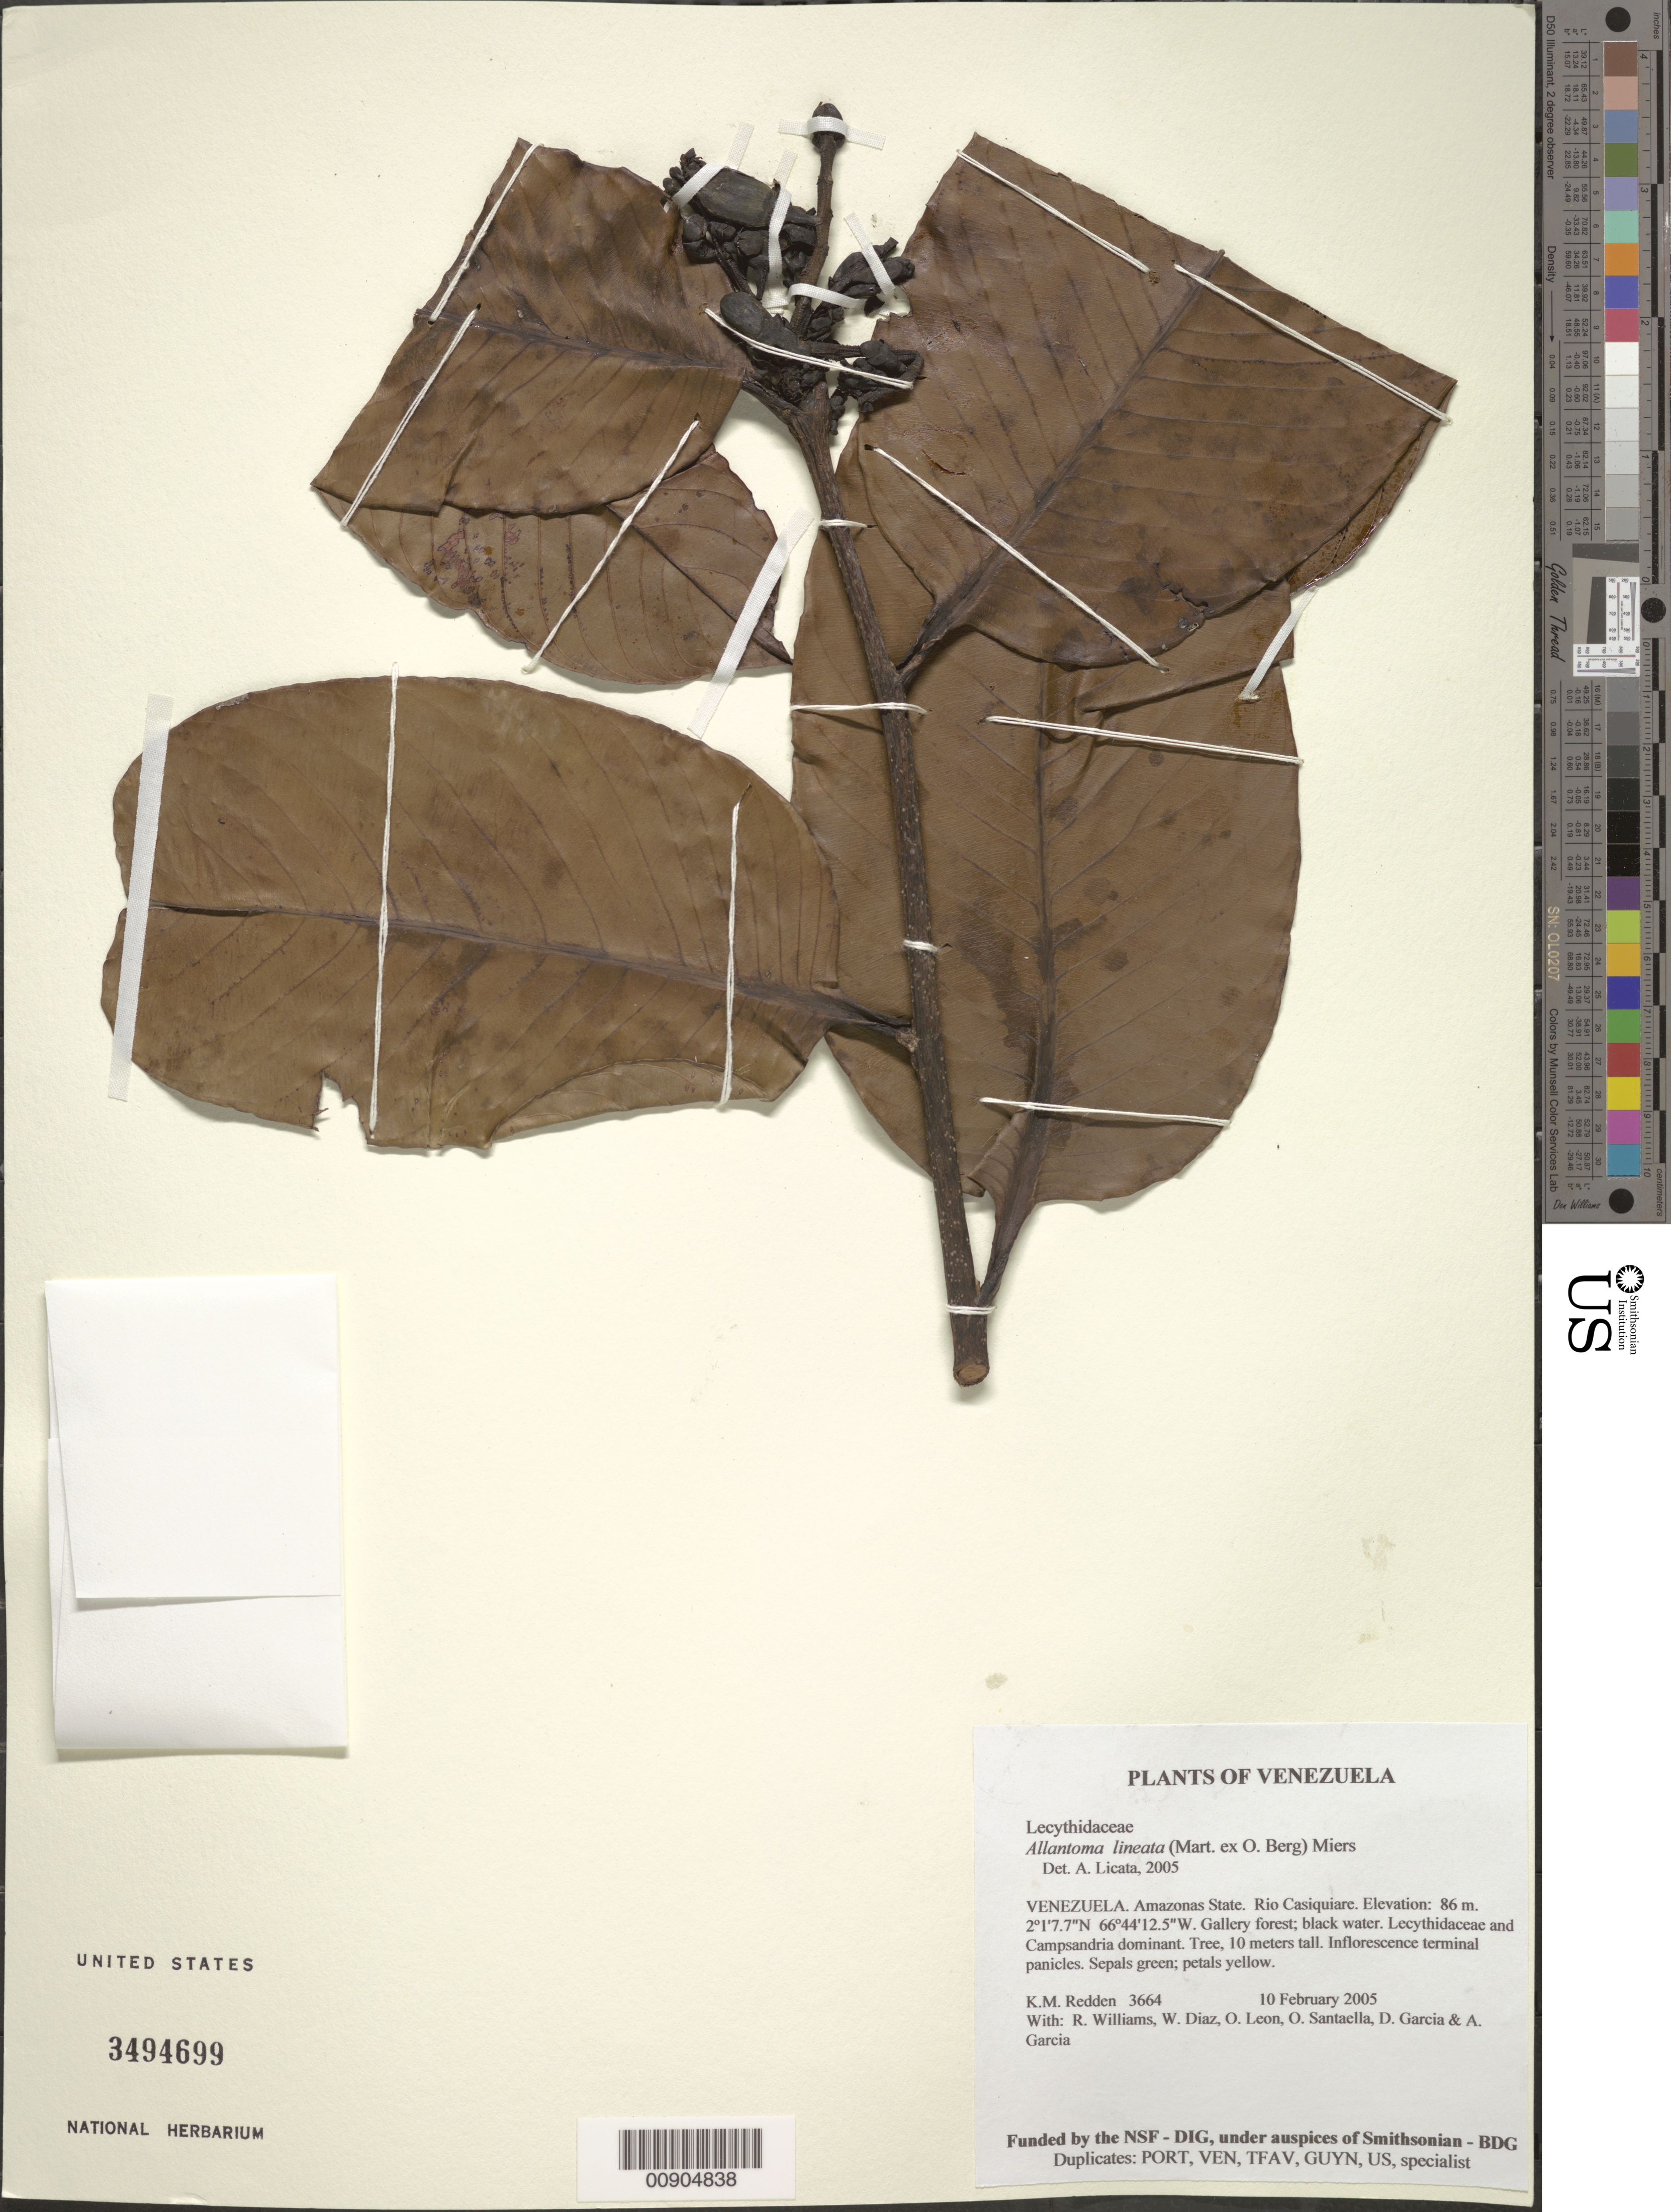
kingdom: Plantae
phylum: Tracheophyta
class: Magnoliopsida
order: Ericales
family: Lecythidaceae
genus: Allantoma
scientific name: Allantoma lineata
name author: (Mart. ex O. Berg) Miers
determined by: Licata, A., (PORT), Univ. Nac. Exp. de los Llanos Ezequiel Zamora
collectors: K. M. Redden, R. Williams, W. Díaz P., O. León, O. Santaella, D. Garcia & A. Garcia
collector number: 3664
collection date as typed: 10 February 2005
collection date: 2005-02-10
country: Venezuela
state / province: Amazonas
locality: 23 - Rio Casiquiare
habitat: Gallery forest; black water. Lecythidaceae and Campsiandra dominant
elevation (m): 86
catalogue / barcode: US 3494699